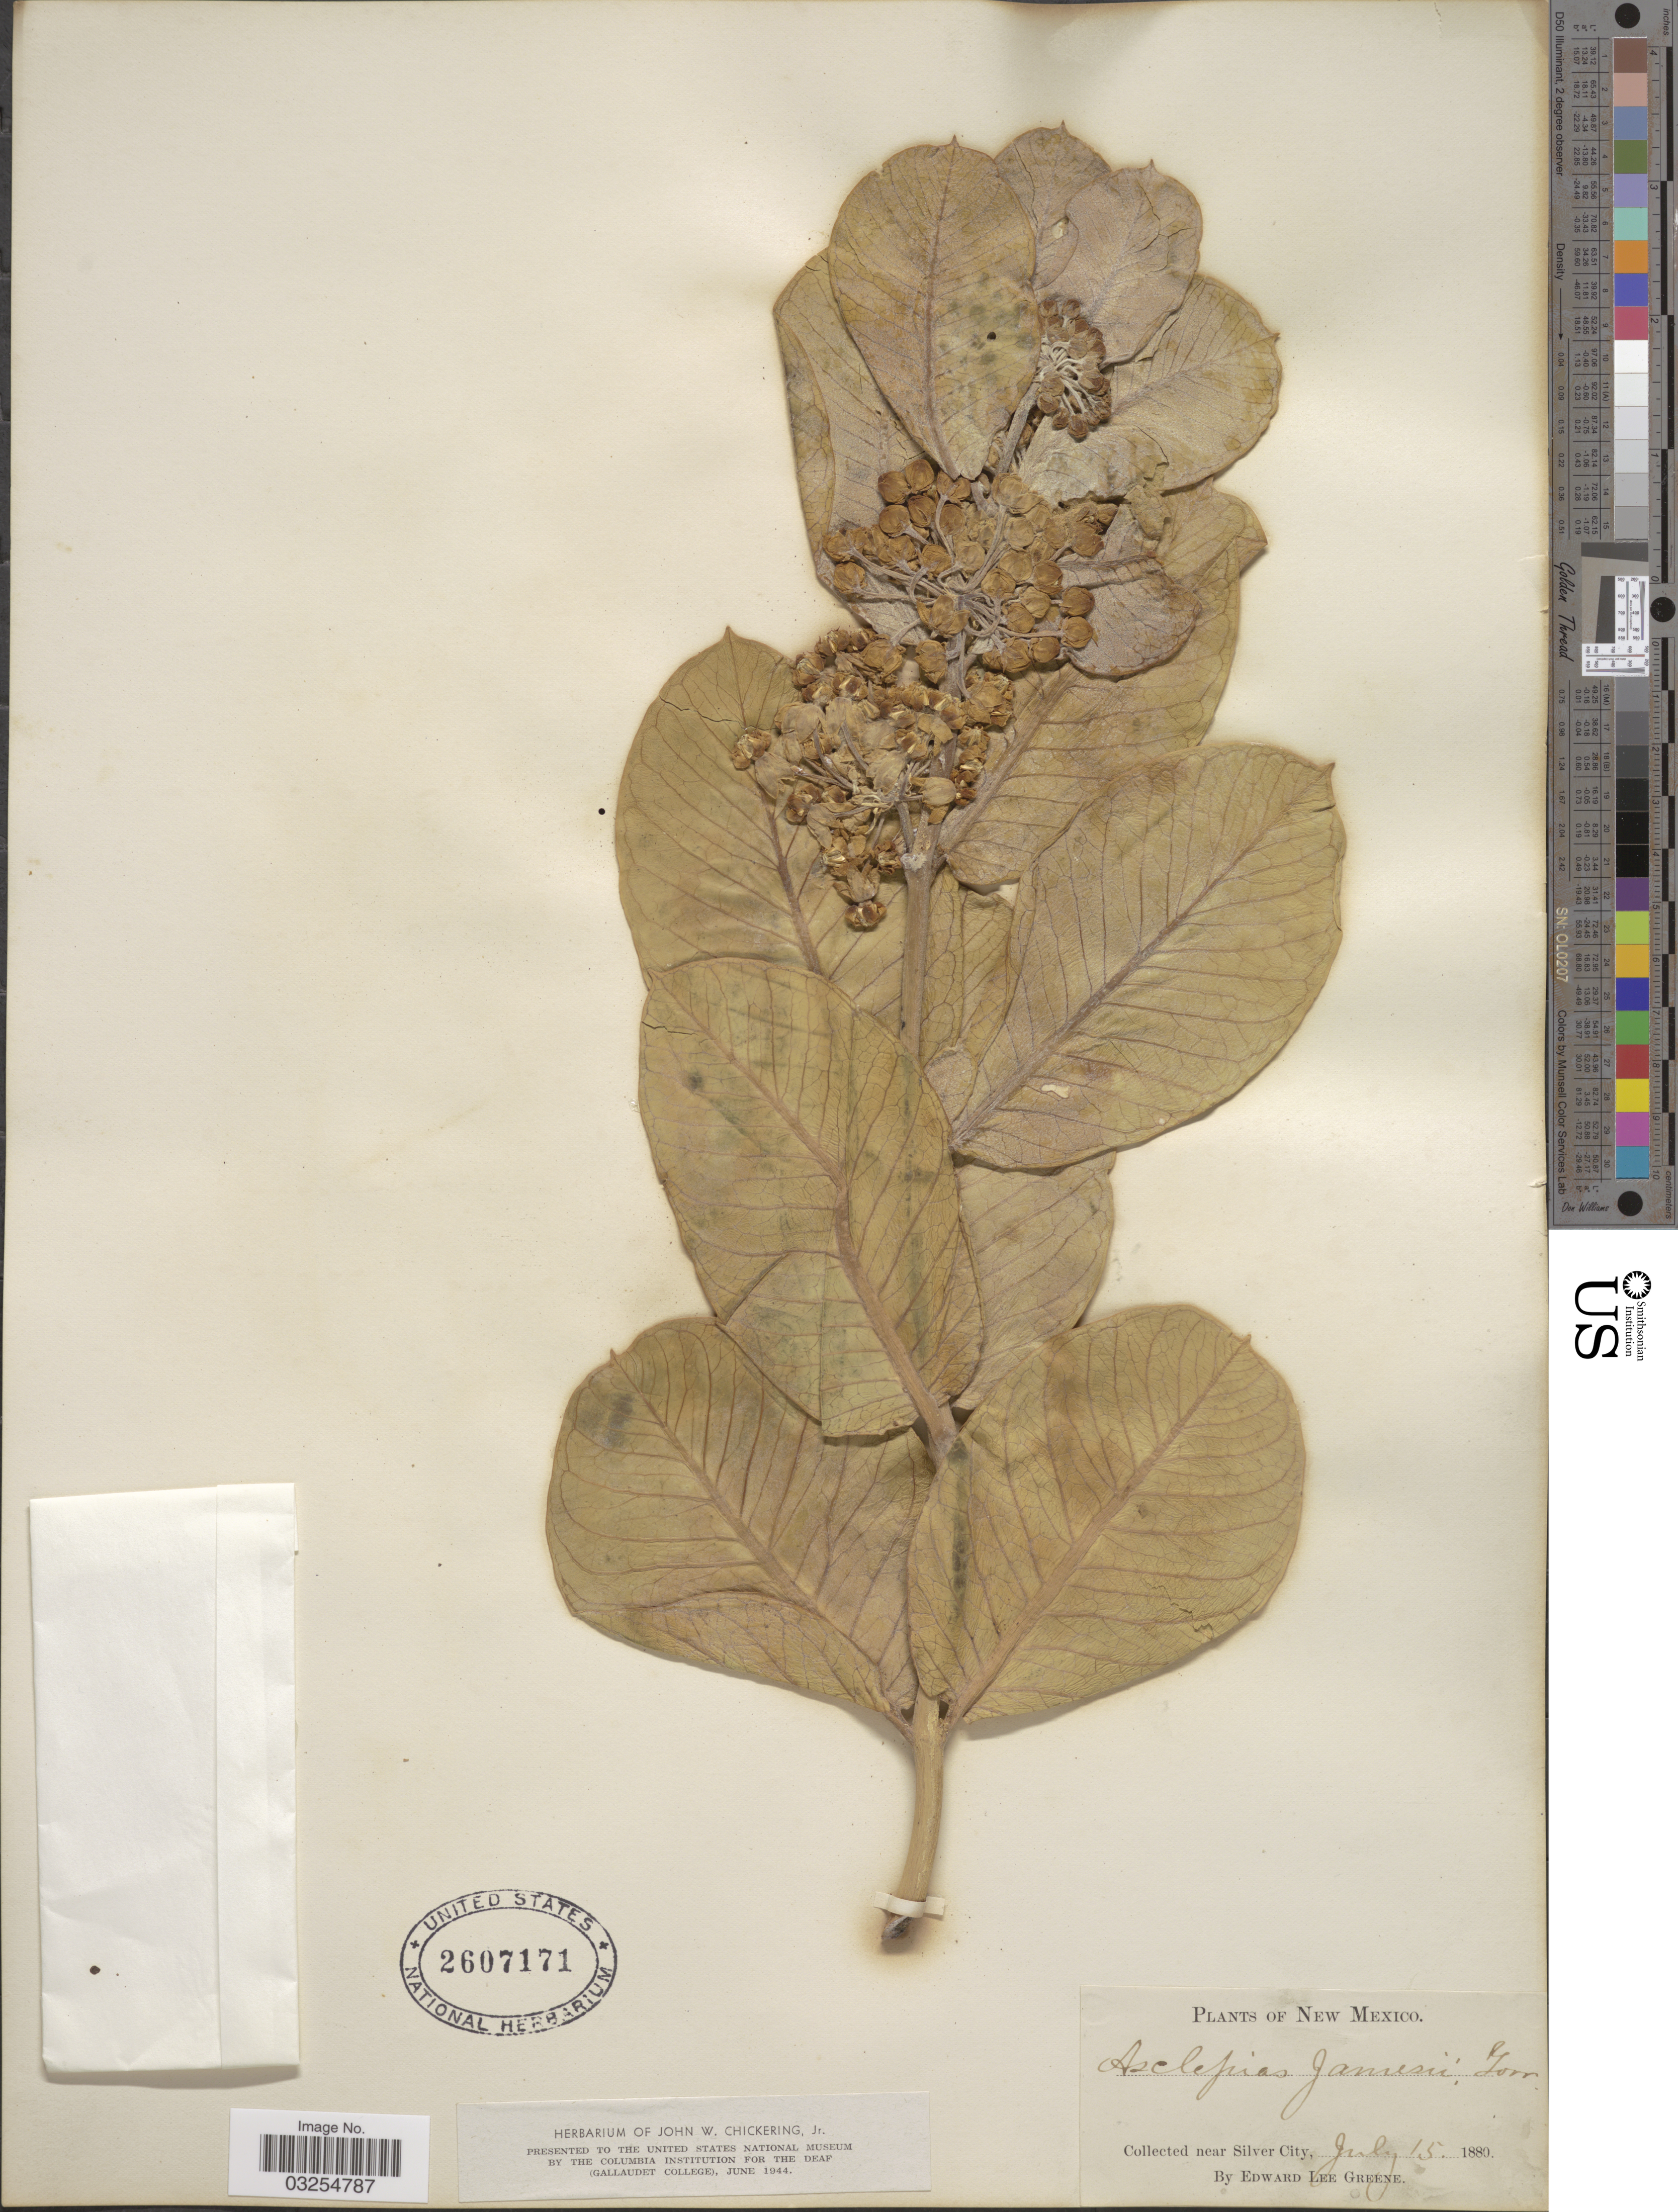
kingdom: Plantae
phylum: Tracheophyta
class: Magnoliopsida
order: Gentianales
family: Apocynaceae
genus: Asclepias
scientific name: Asclepias latifolia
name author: Torr.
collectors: E. L. Greene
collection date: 1880-07-15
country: United States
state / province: New Mexico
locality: Near Silver City.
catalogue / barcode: US 2607171